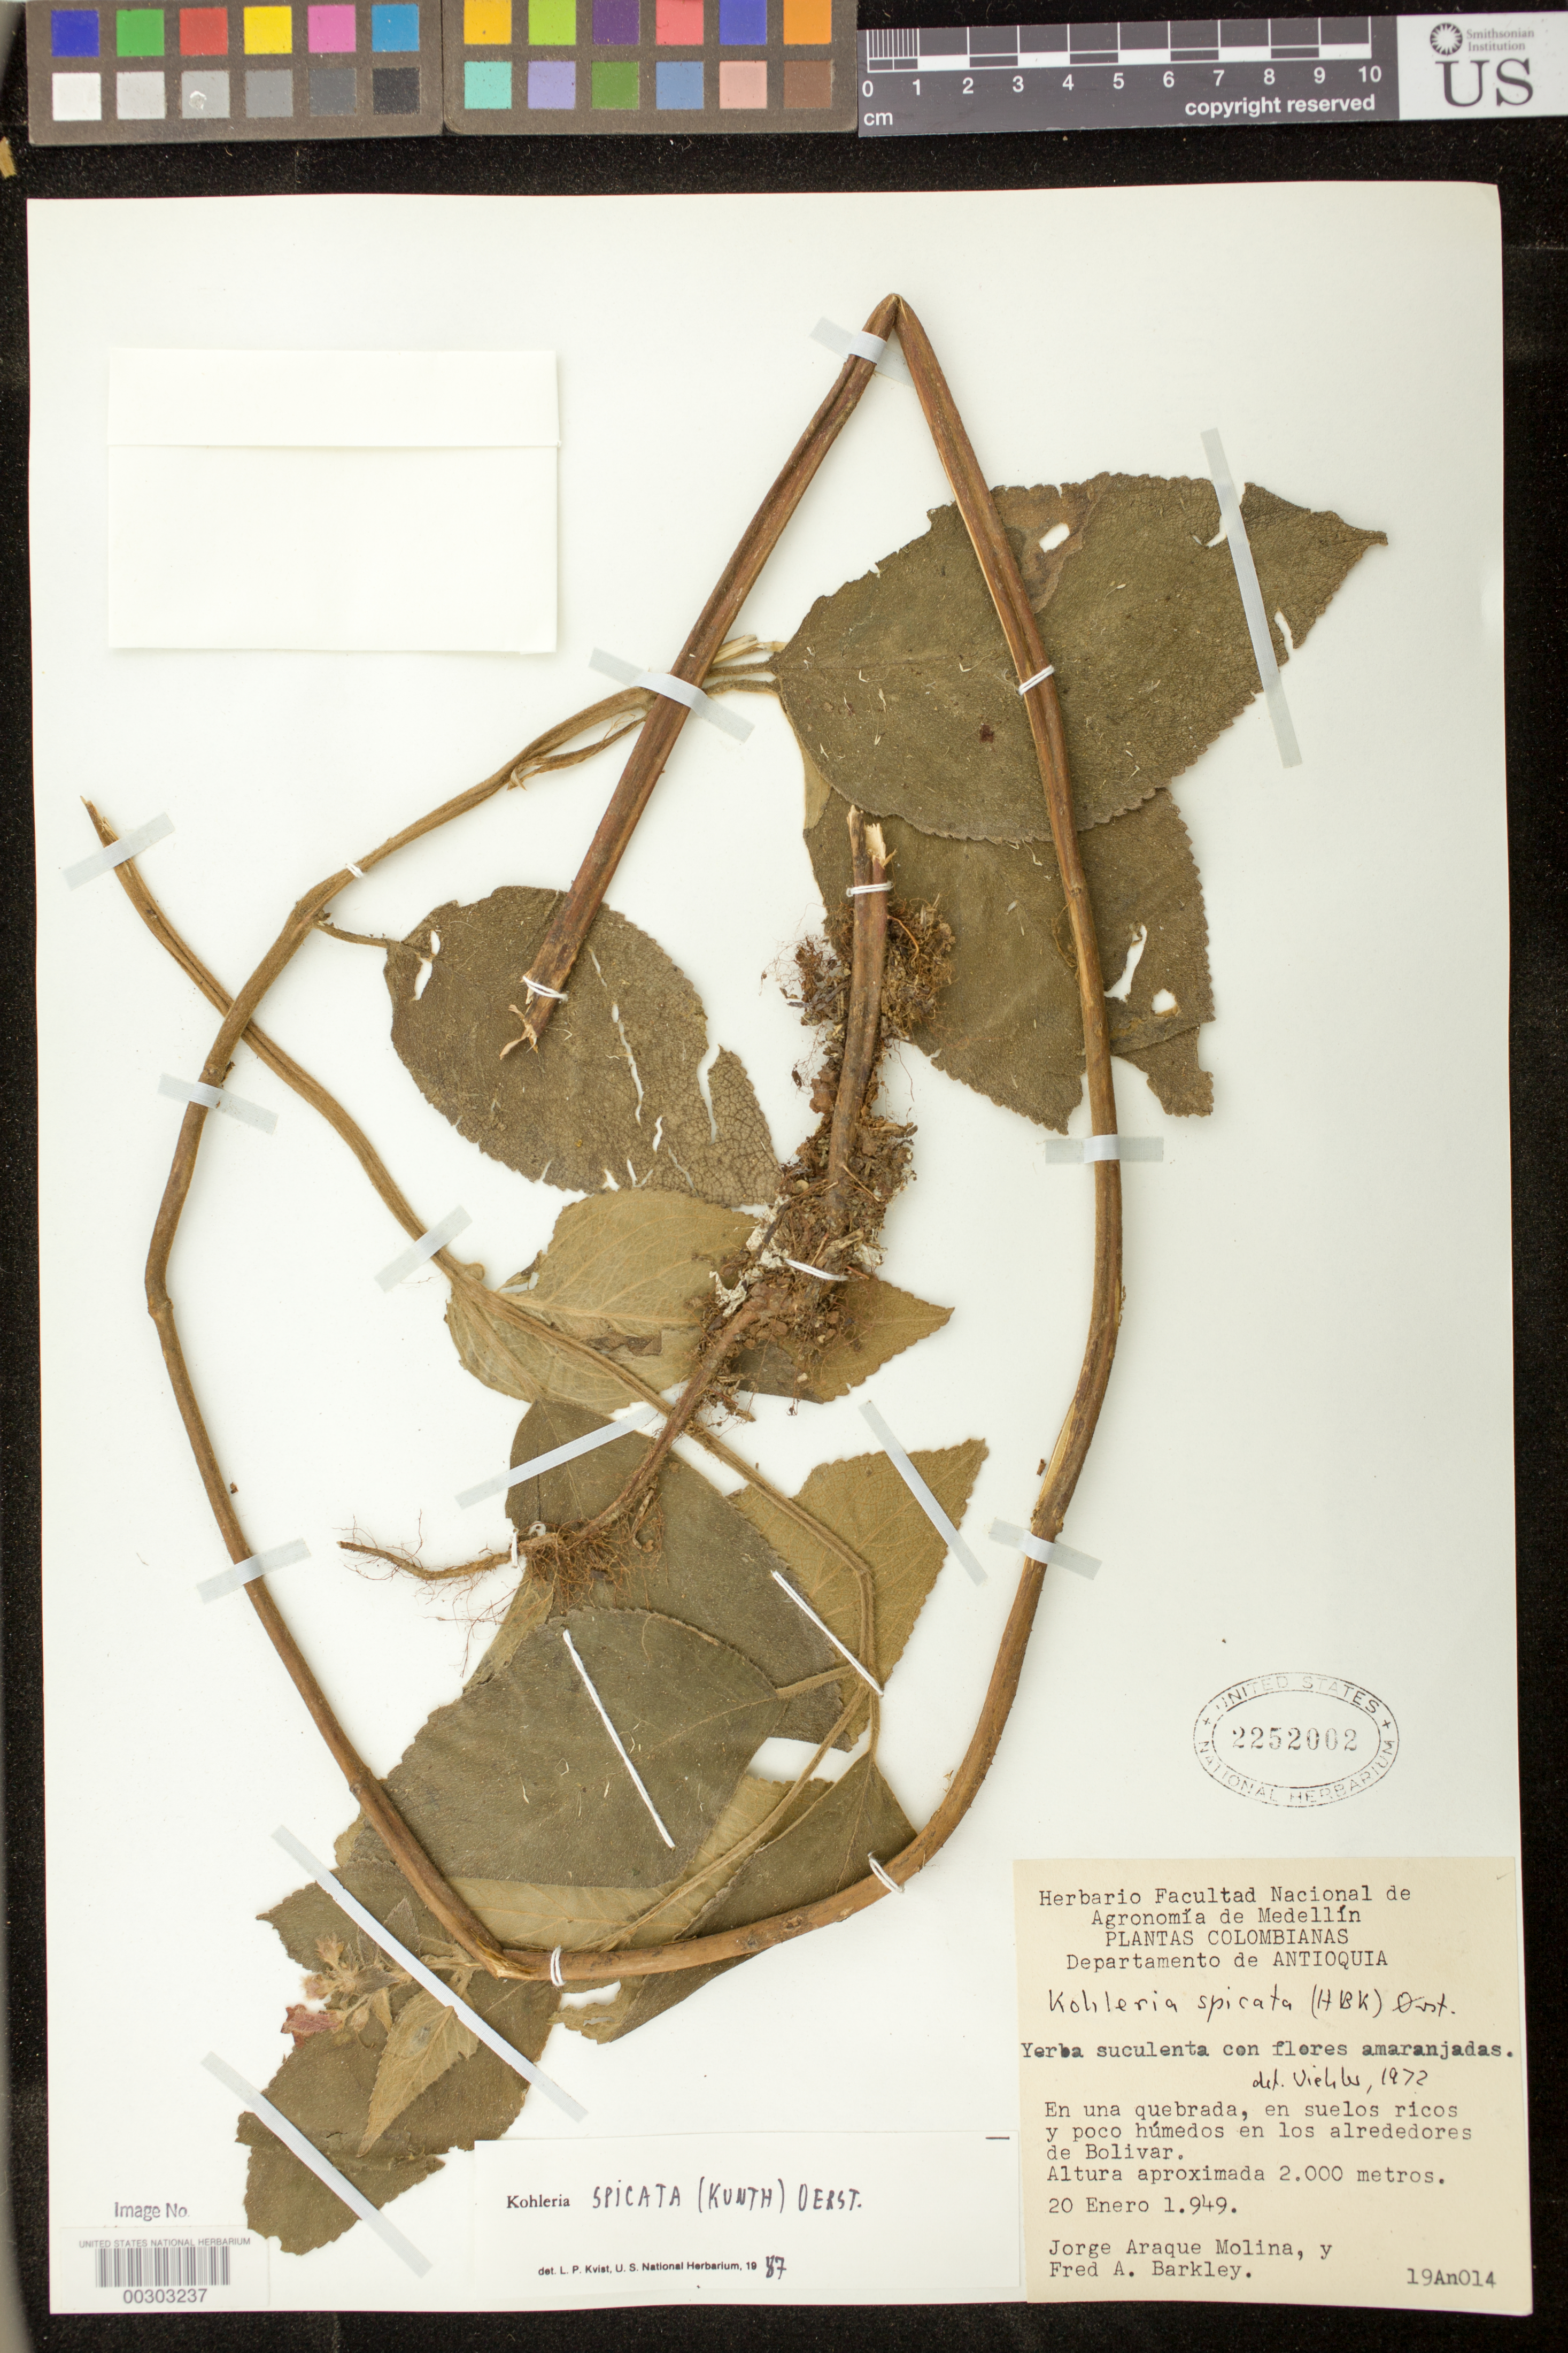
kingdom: Plantae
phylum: Tracheophyta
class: Magnoliopsida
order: Lamiales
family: Gesneriaceae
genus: Kohleria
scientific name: Kohleria spicata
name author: (Kunth) Oerst.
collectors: J. A. Molina & F. A. Barkley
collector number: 19 AN014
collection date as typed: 20 Jan 1949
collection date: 1949-01-20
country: Colombia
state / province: Antioquia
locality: In the vicinity of Bolivar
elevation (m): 2000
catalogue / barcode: US 2252002